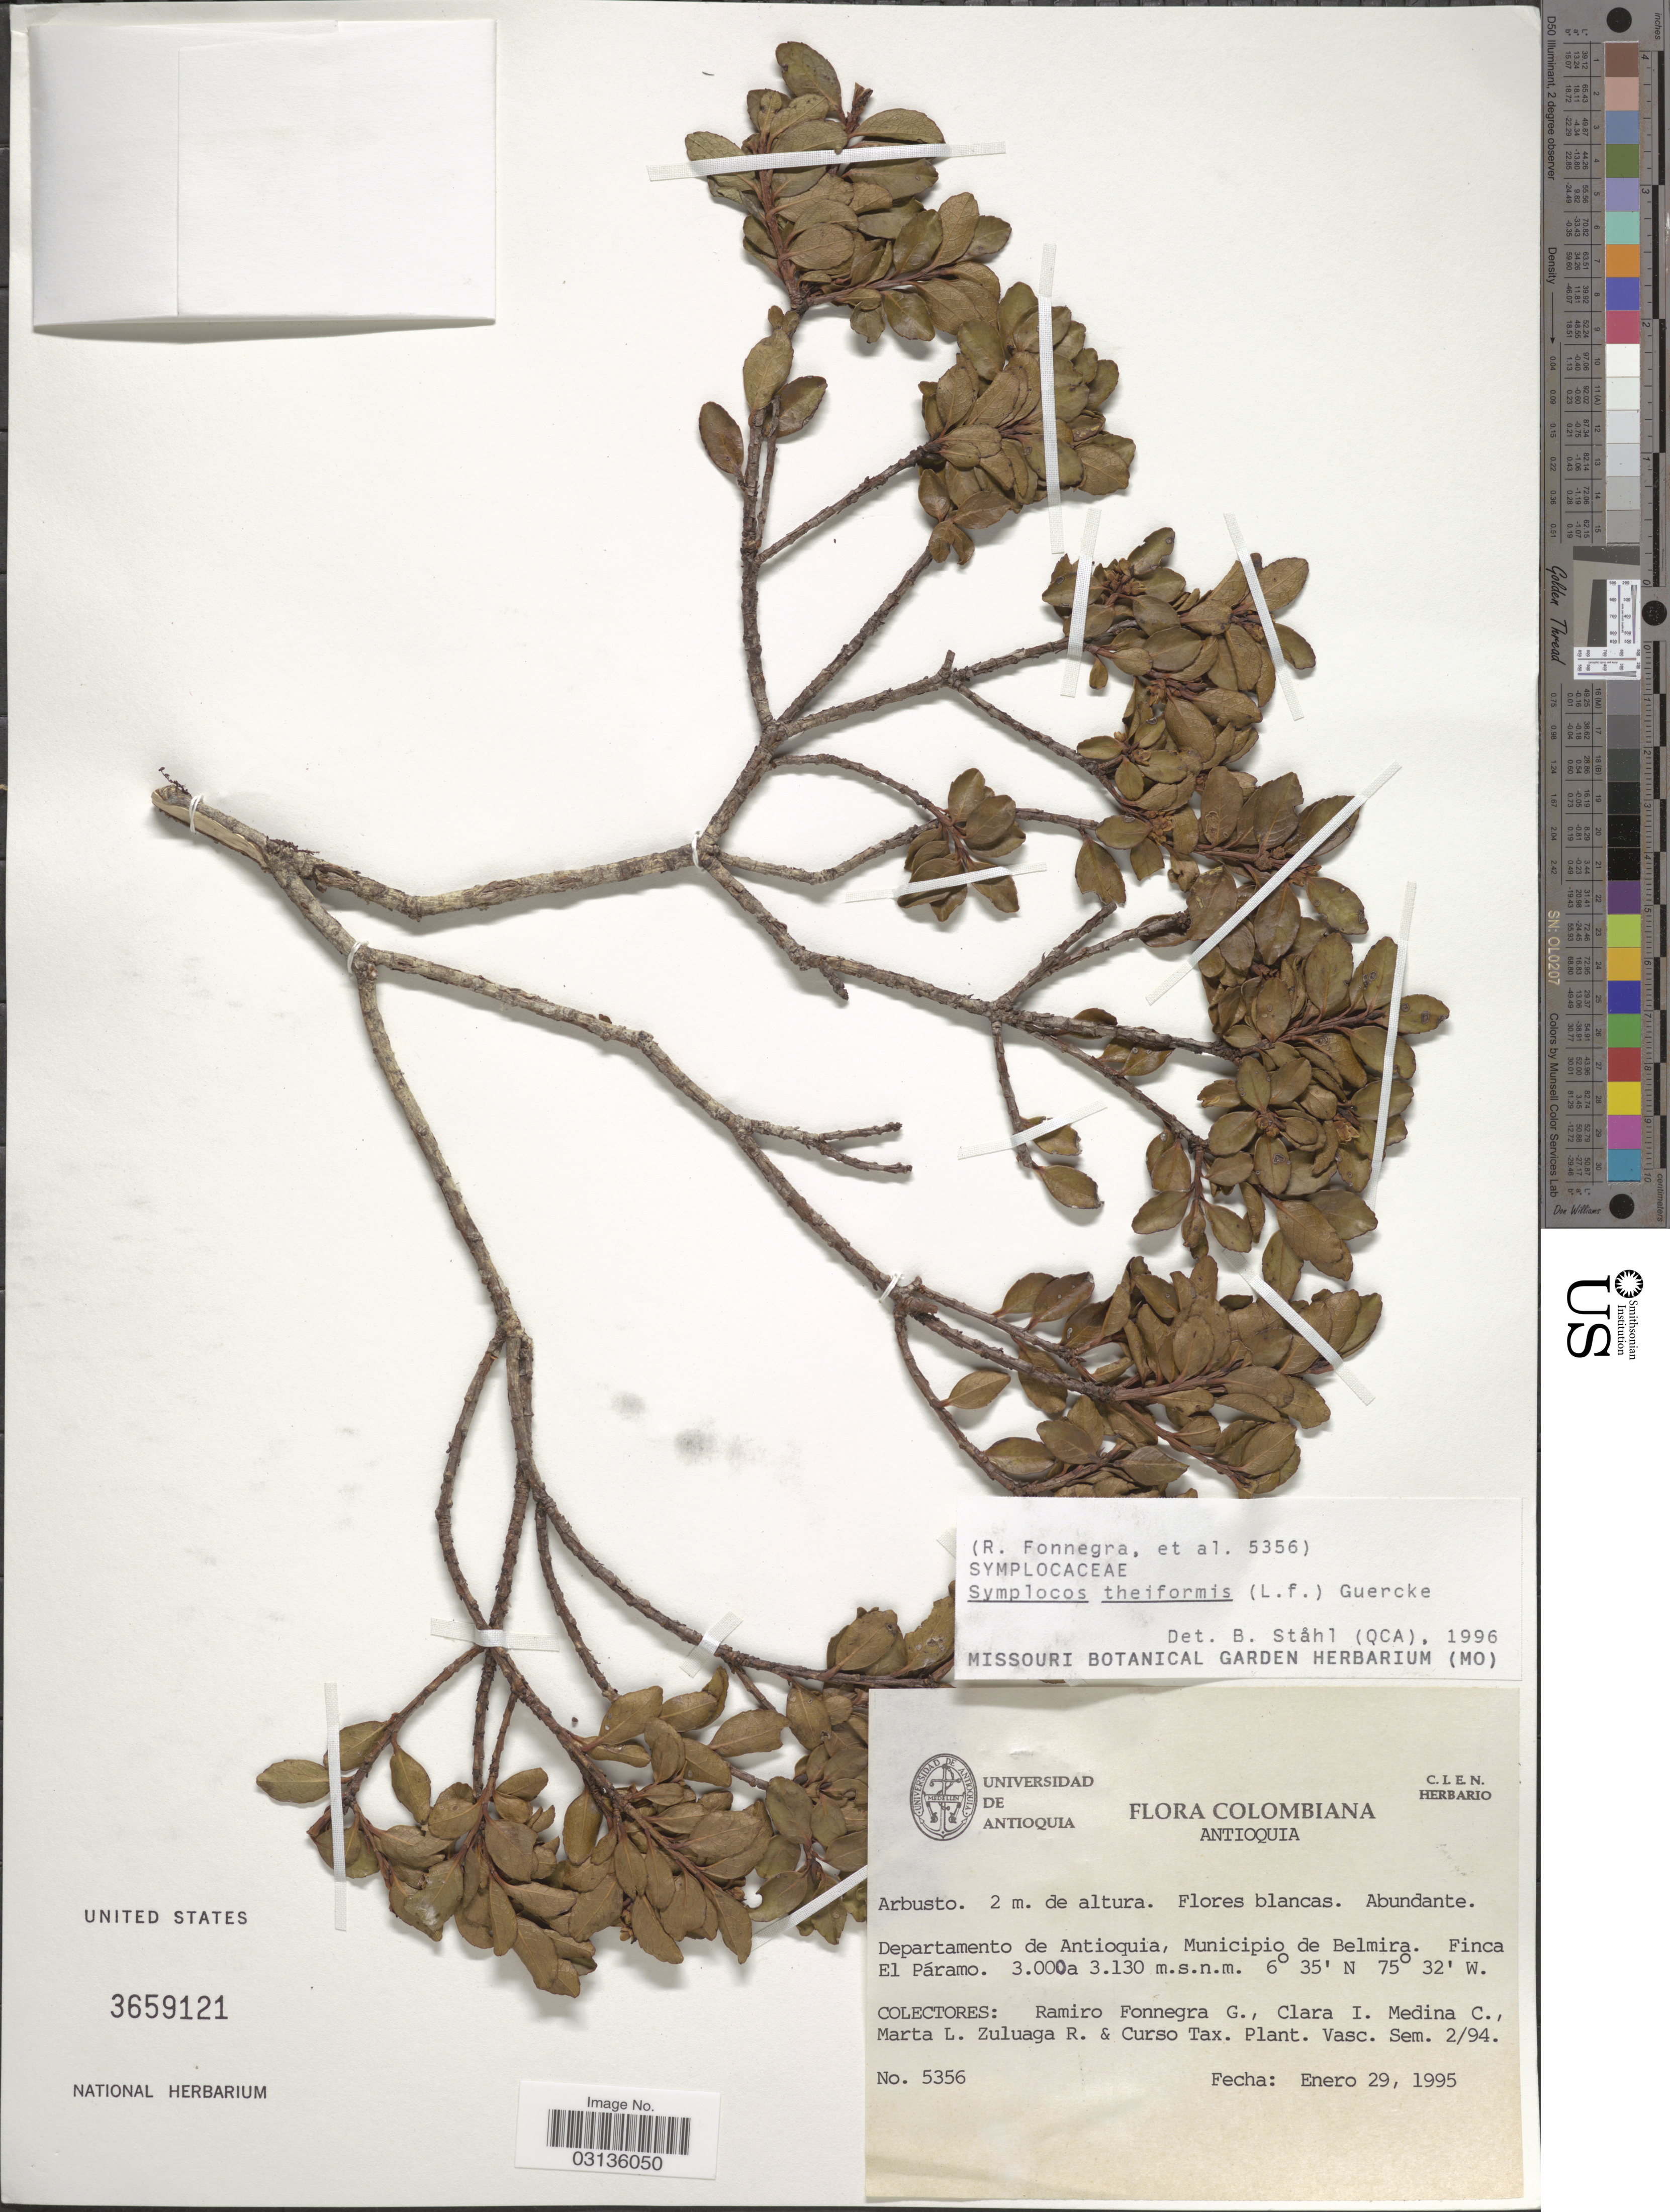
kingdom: Plantae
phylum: Tracheophyta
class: Magnoliopsida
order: Ericales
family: Symplocaceae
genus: Symplocos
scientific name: Symplocos theiformis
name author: (L. f.) Oken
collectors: R. Fonnegra G., C. Medina C., M. Zuluaga R. & Curso Tax. Plant. Vasc. Sem. 2/94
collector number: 5356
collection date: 1995-01-29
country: Colombia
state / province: Antioquia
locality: Departamento de Antioquia. Municipio de Belmira. Finca El Páramo.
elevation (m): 3000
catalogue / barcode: US 3659121